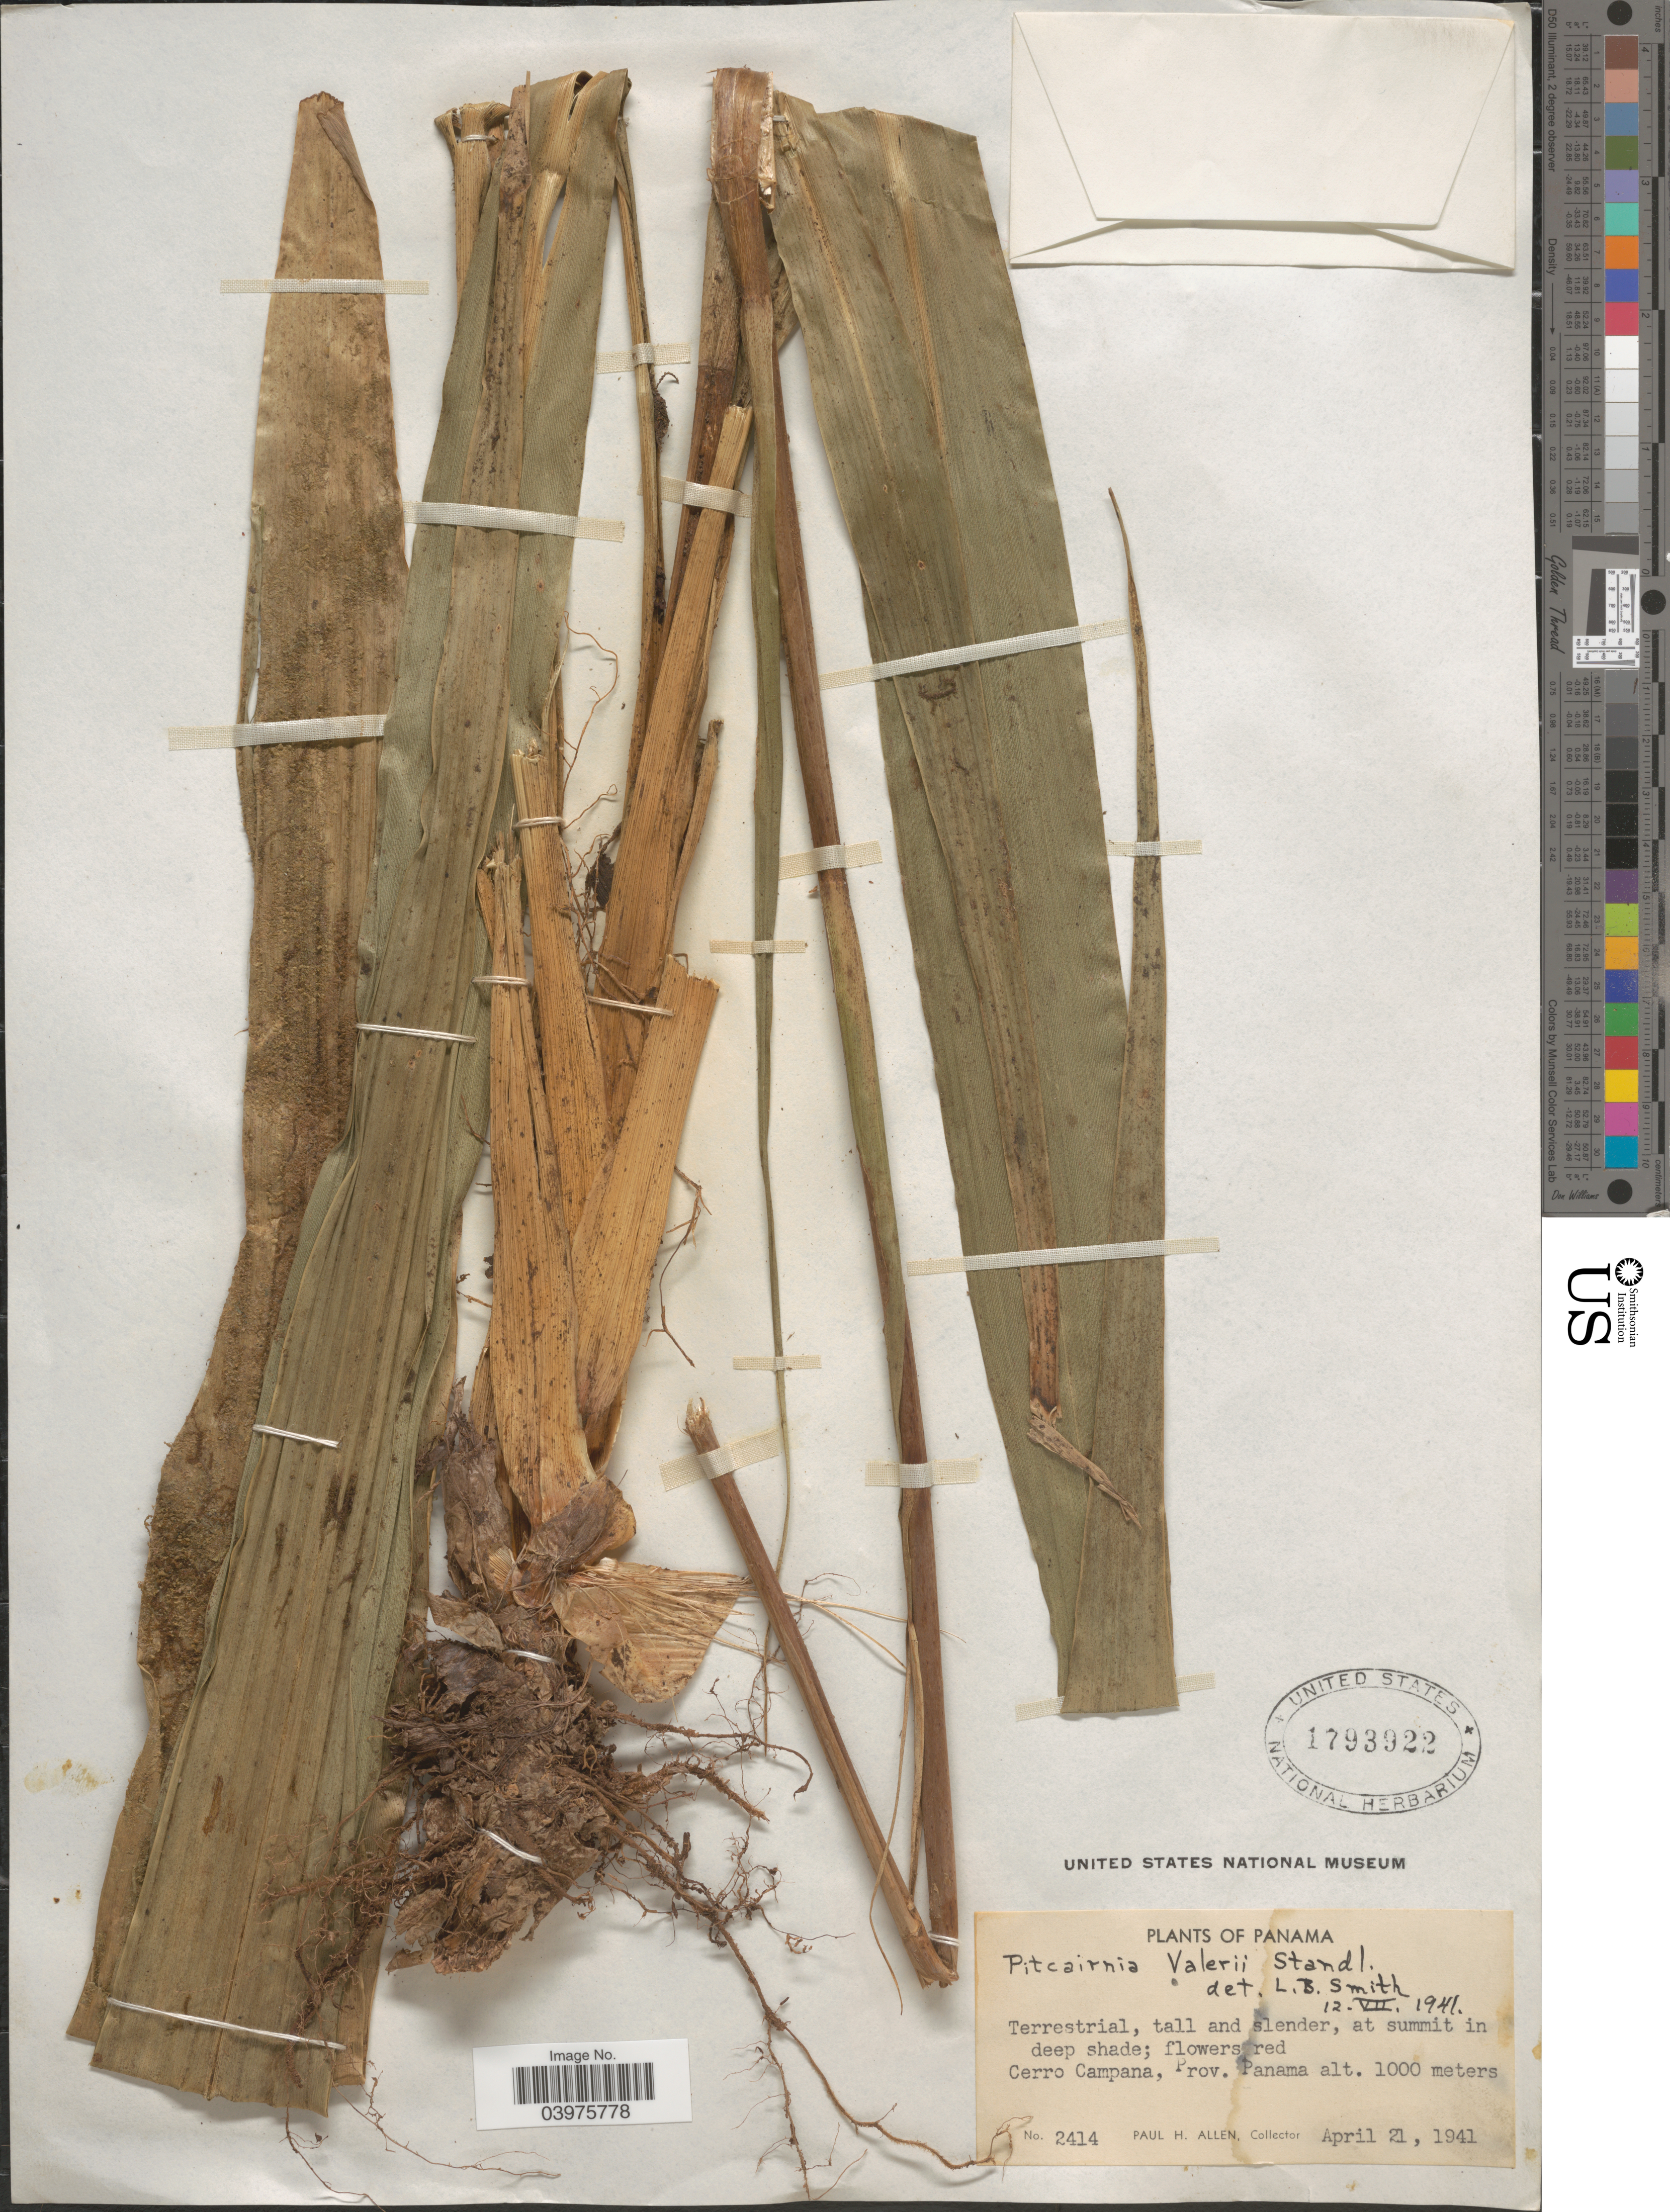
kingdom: Plantae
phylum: Tracheophyta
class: Liliopsida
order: Poales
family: Bromeliaceae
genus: Pitcairnia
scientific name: Pitcairnia valerii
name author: Standl.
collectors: P. H. Allen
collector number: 2414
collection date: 1941-04-21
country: Panama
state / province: Panamá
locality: Cerro Campana.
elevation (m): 1000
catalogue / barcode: US 1793922